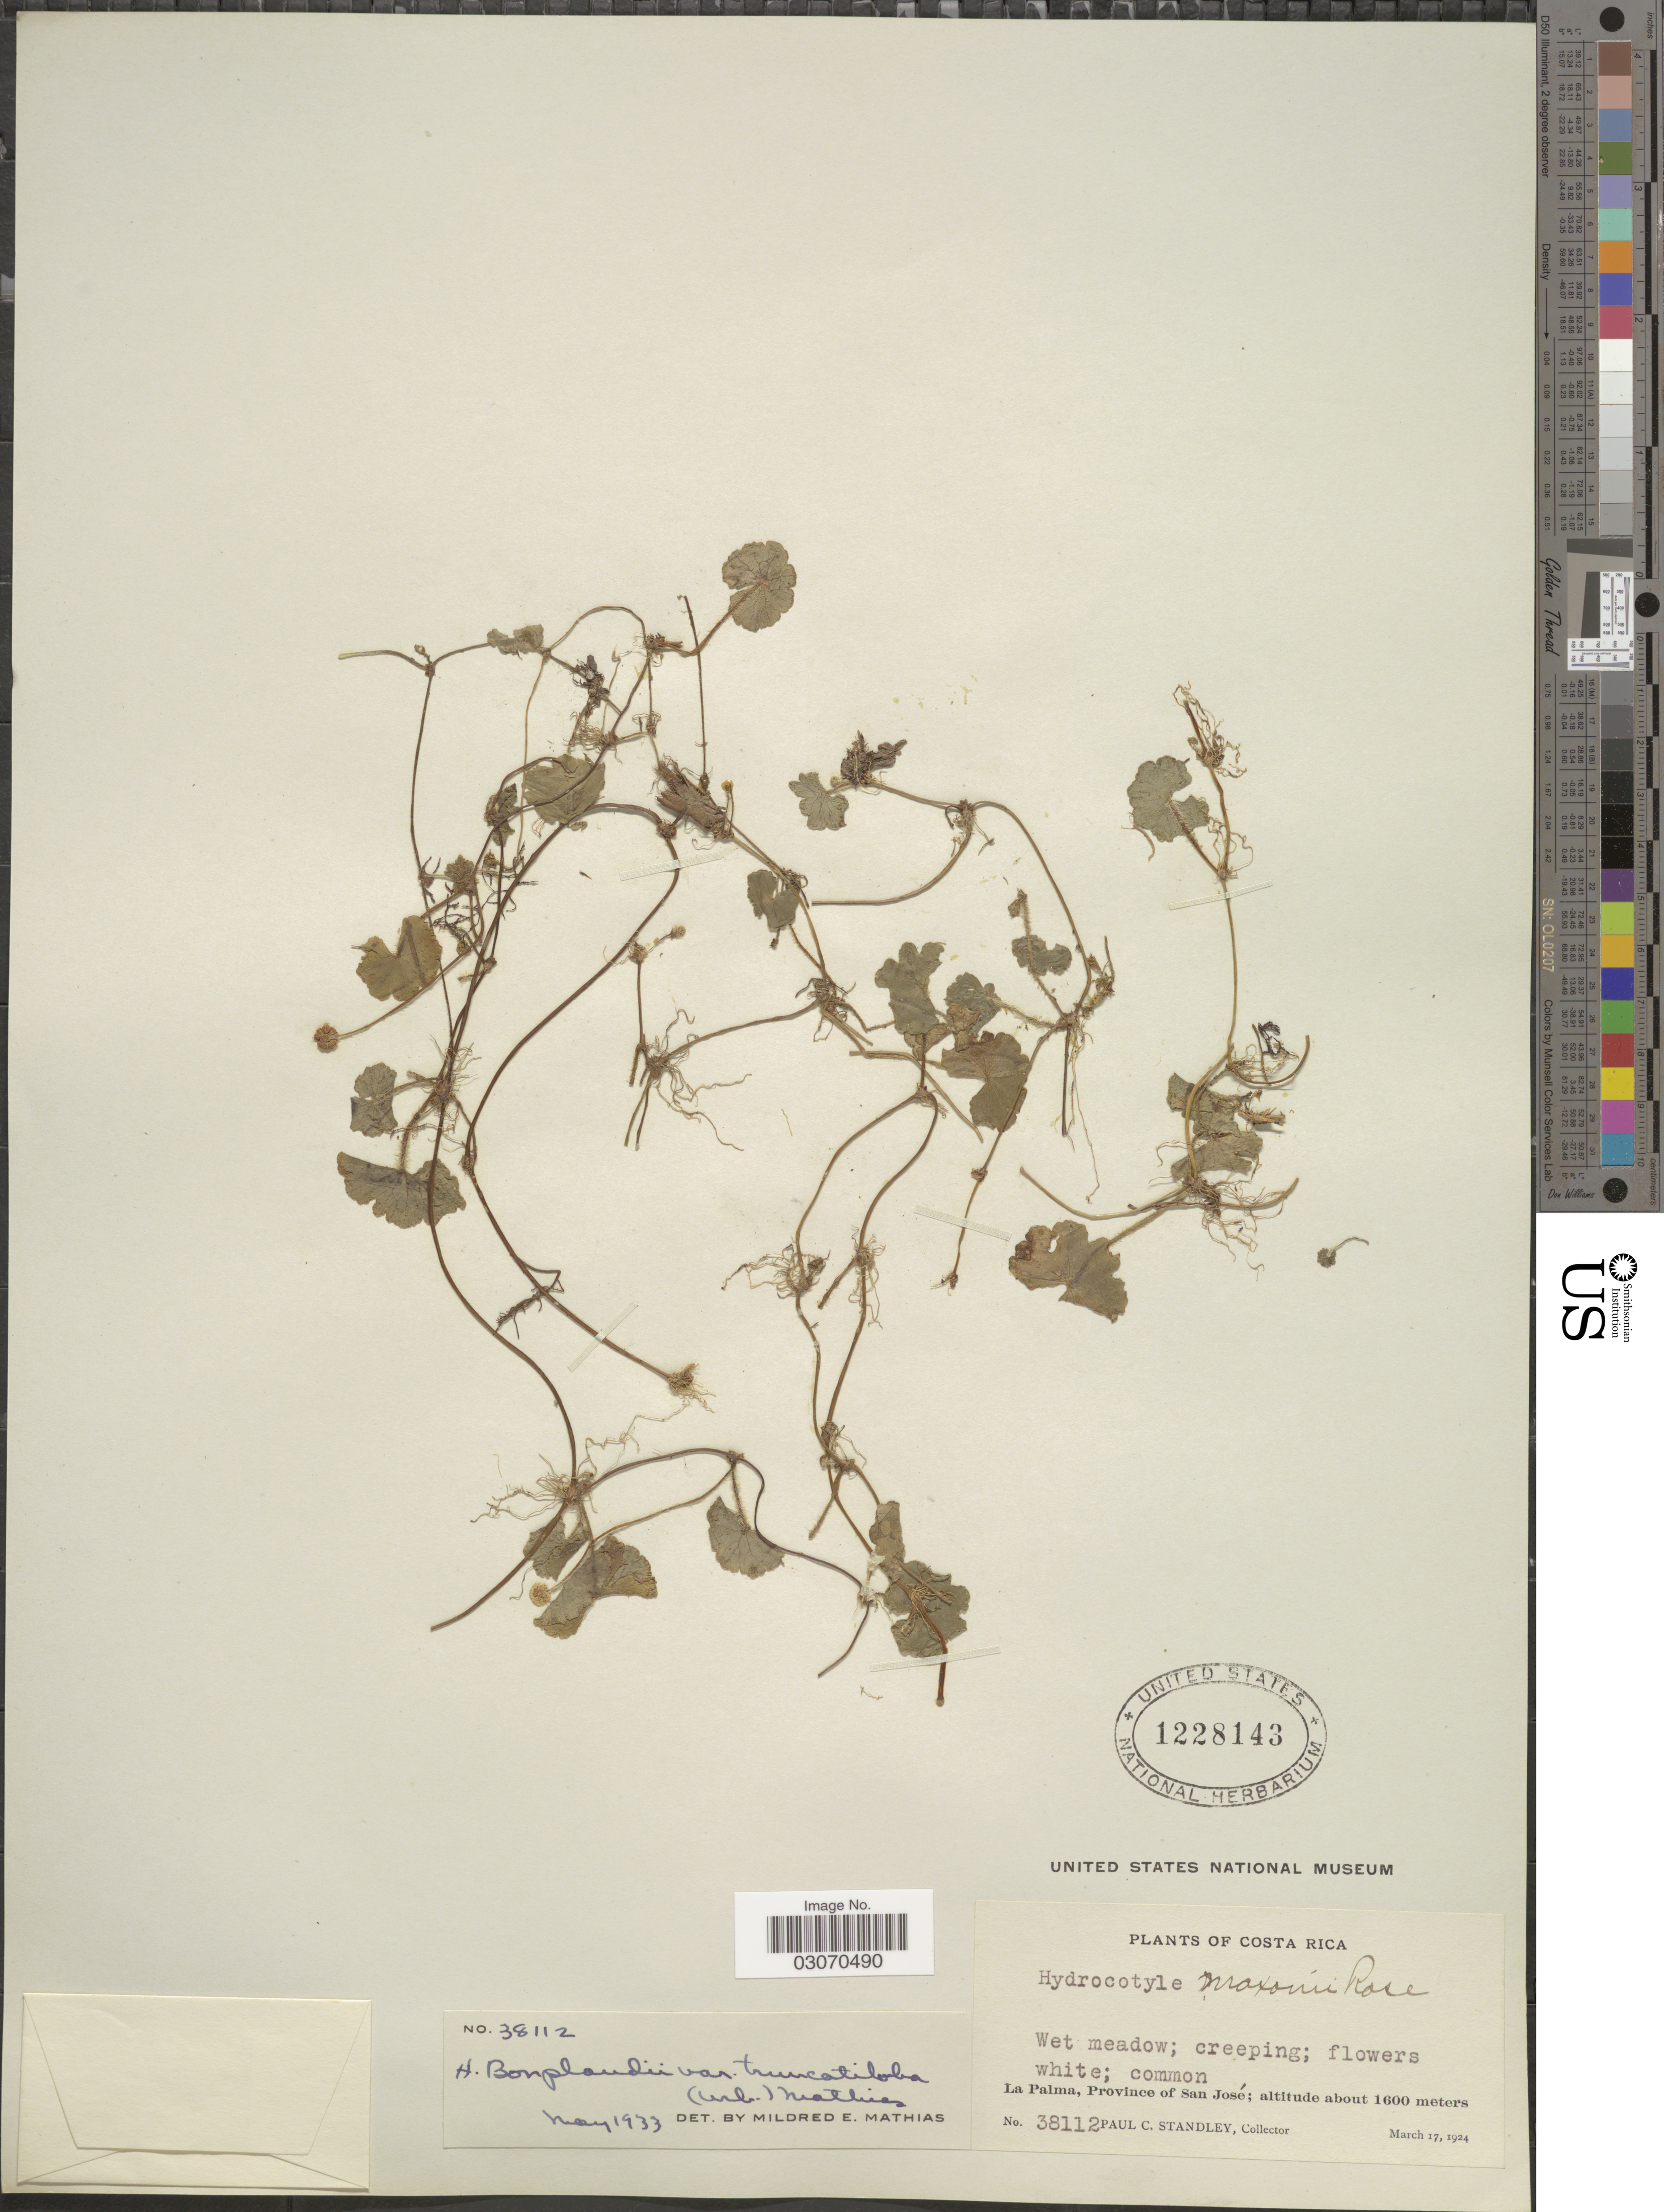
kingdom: Plantae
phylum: Tracheophyta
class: Magnoliopsida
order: Apiales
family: Araliaceae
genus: Hydrocotyle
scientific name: Hydrocotyle leucocephala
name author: Cham. & Schltdl.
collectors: P. C. Standley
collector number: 38112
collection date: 1924-03-17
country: Costa Rica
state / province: San José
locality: La Palma.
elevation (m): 1600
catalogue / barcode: US 1228143